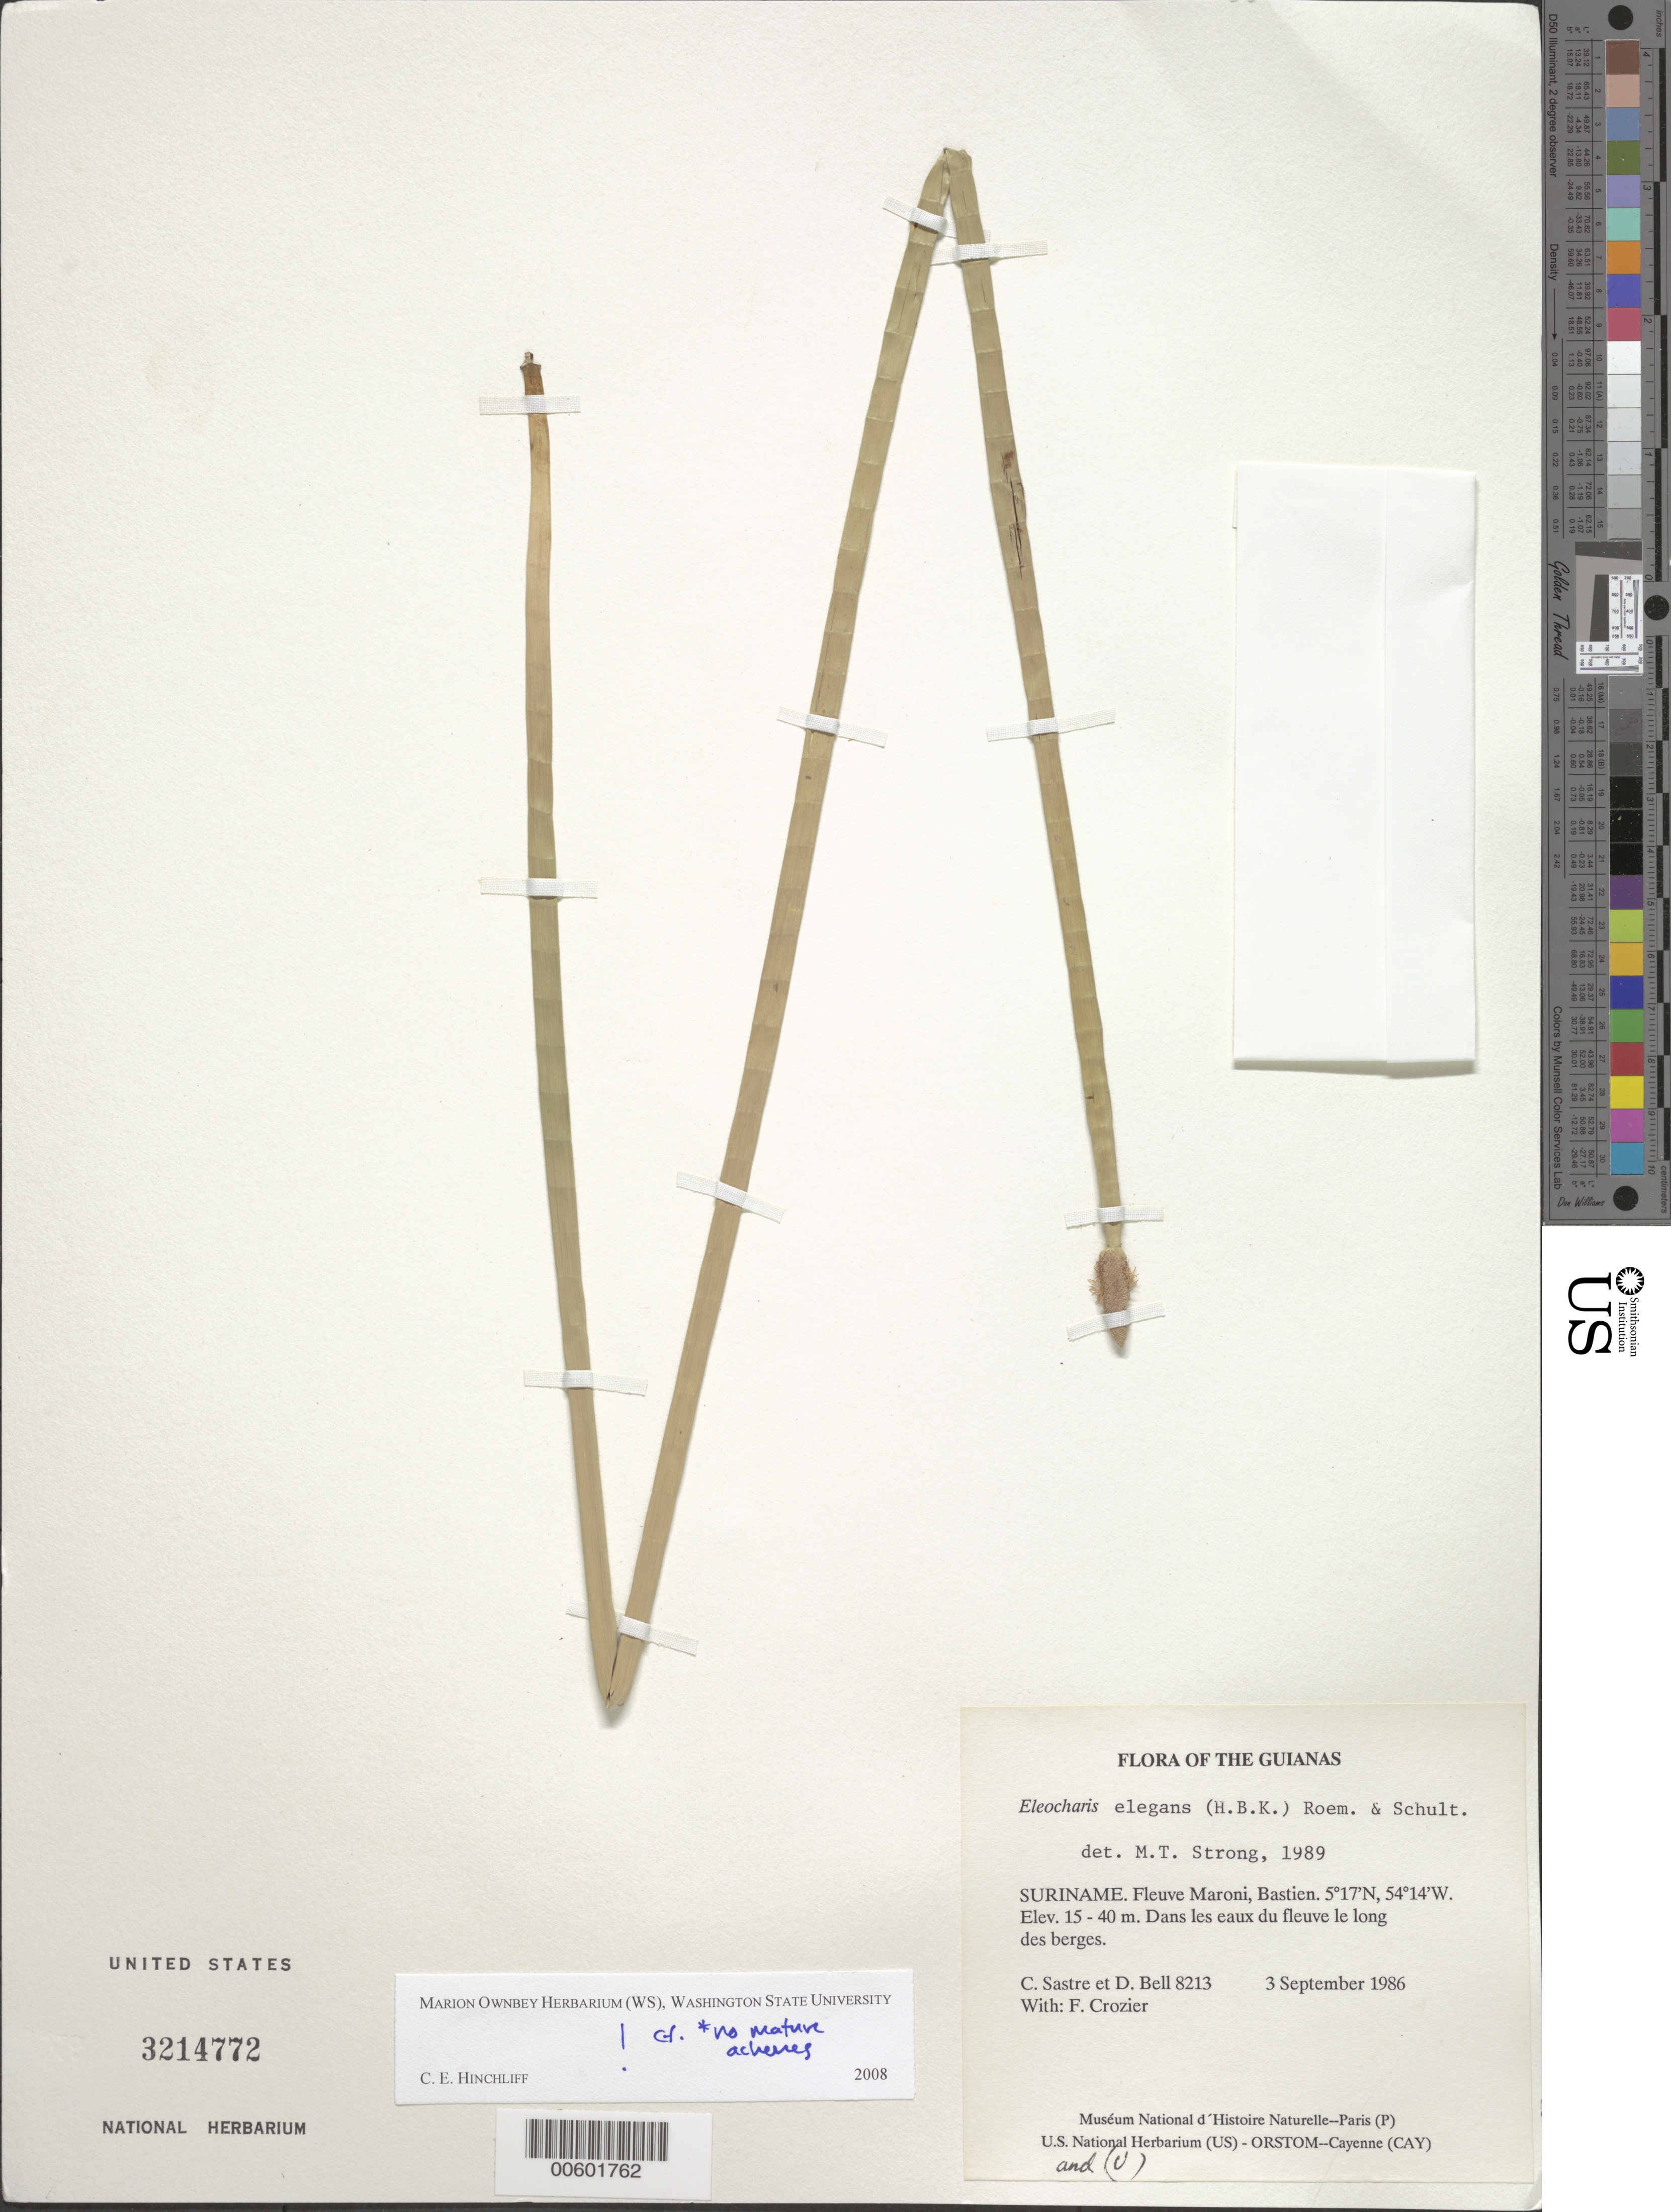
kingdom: Plantae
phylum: Tracheophyta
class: Liliopsida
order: Poales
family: Cyperaceae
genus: Eleocharis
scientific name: Eleocharis elegans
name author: (Kunth) Roem. & Schult.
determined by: Strong, M. T., (US), Smithsonian Institution - National Museum of Natural History (UNITED STATES)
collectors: C. H. L. Sastre, D. A. Bell & F. Crozier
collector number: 8213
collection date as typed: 3 September 1986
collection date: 1986-09-03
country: Suriname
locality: Fleuve Maroni, Bastien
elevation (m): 15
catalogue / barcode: US 3214772